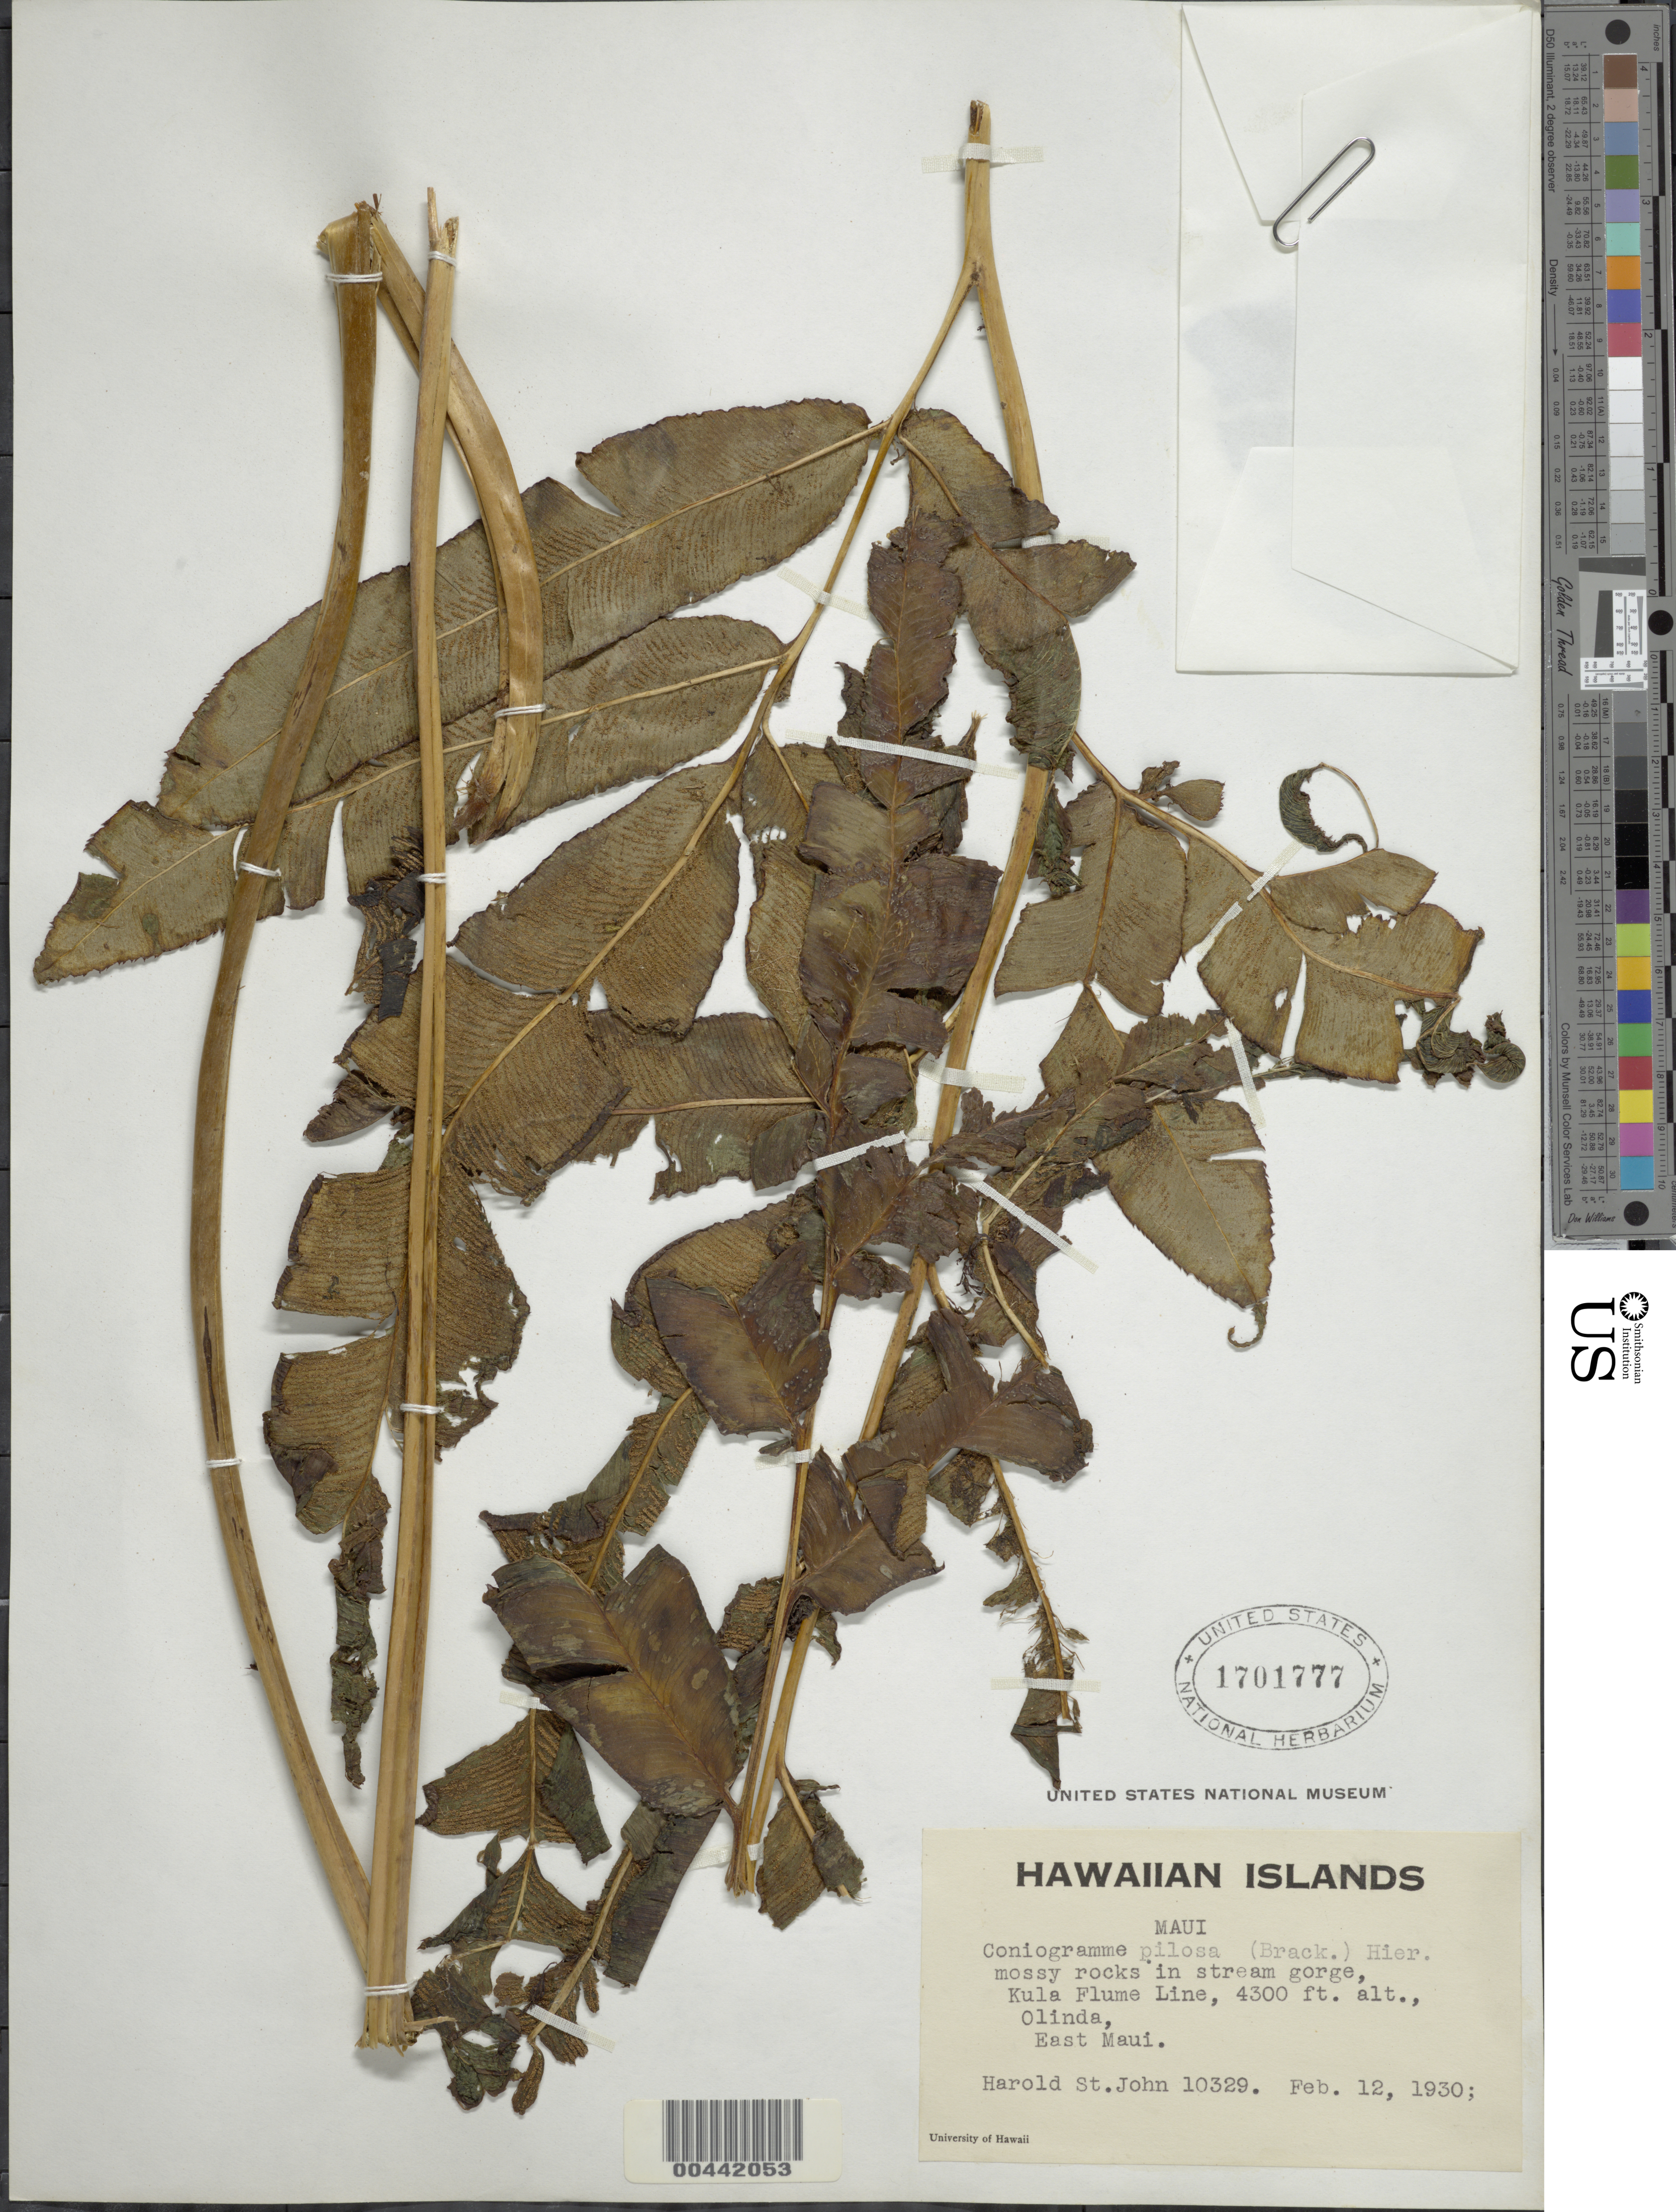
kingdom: Plantae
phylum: Tracheophyta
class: Polypodiopsida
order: Polypodiales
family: Pteridaceae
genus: Coniogramme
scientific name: Coniogramme pilosa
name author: (Brack.) Hieron.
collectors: H. St. John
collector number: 10329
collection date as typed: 12 Feb 1930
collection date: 1930-02-12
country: United States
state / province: Hawaii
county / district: Maui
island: Maui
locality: Kula Flume Line, Olinda, E Maui.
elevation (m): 1311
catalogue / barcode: US 1701777